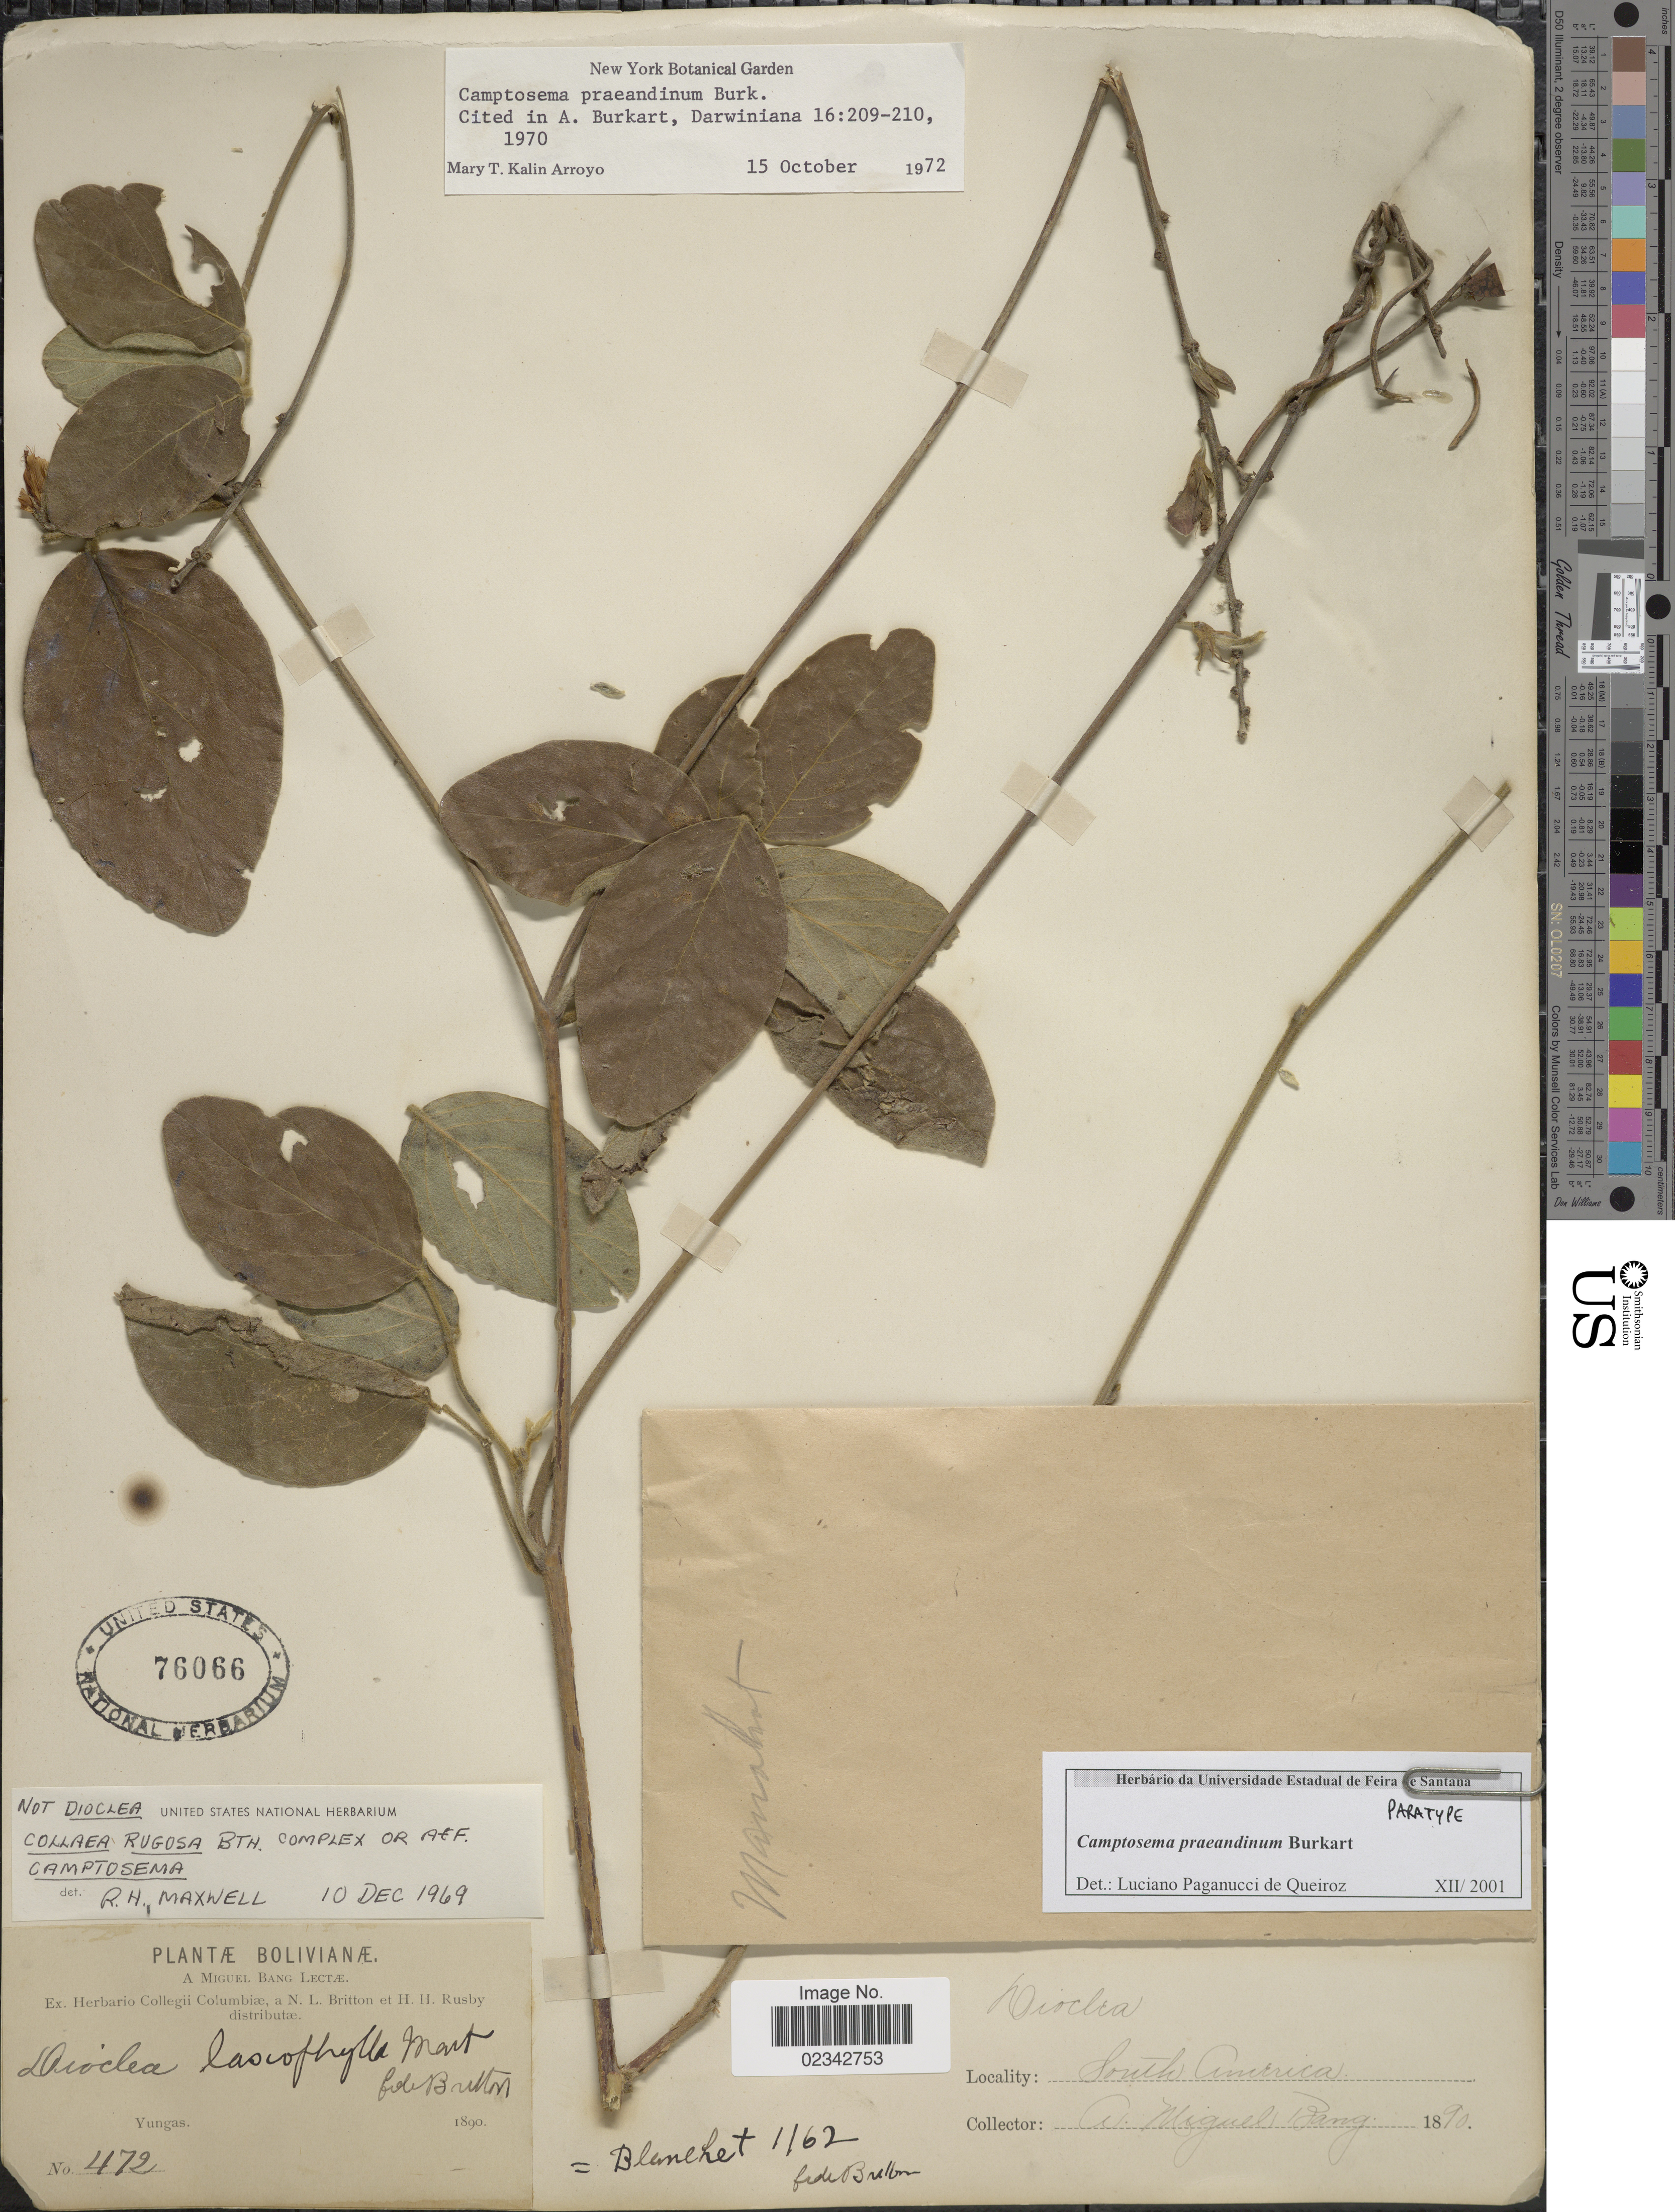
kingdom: Plantae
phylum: Tracheophyta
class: Magnoliopsida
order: Fabales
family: Fabaceae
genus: Cerradicola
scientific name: Cerradicola praeandina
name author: (Burkart) L.P. Queiroz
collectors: M. Bang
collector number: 472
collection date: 1890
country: Bolivia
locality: Yungas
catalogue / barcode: US 76066